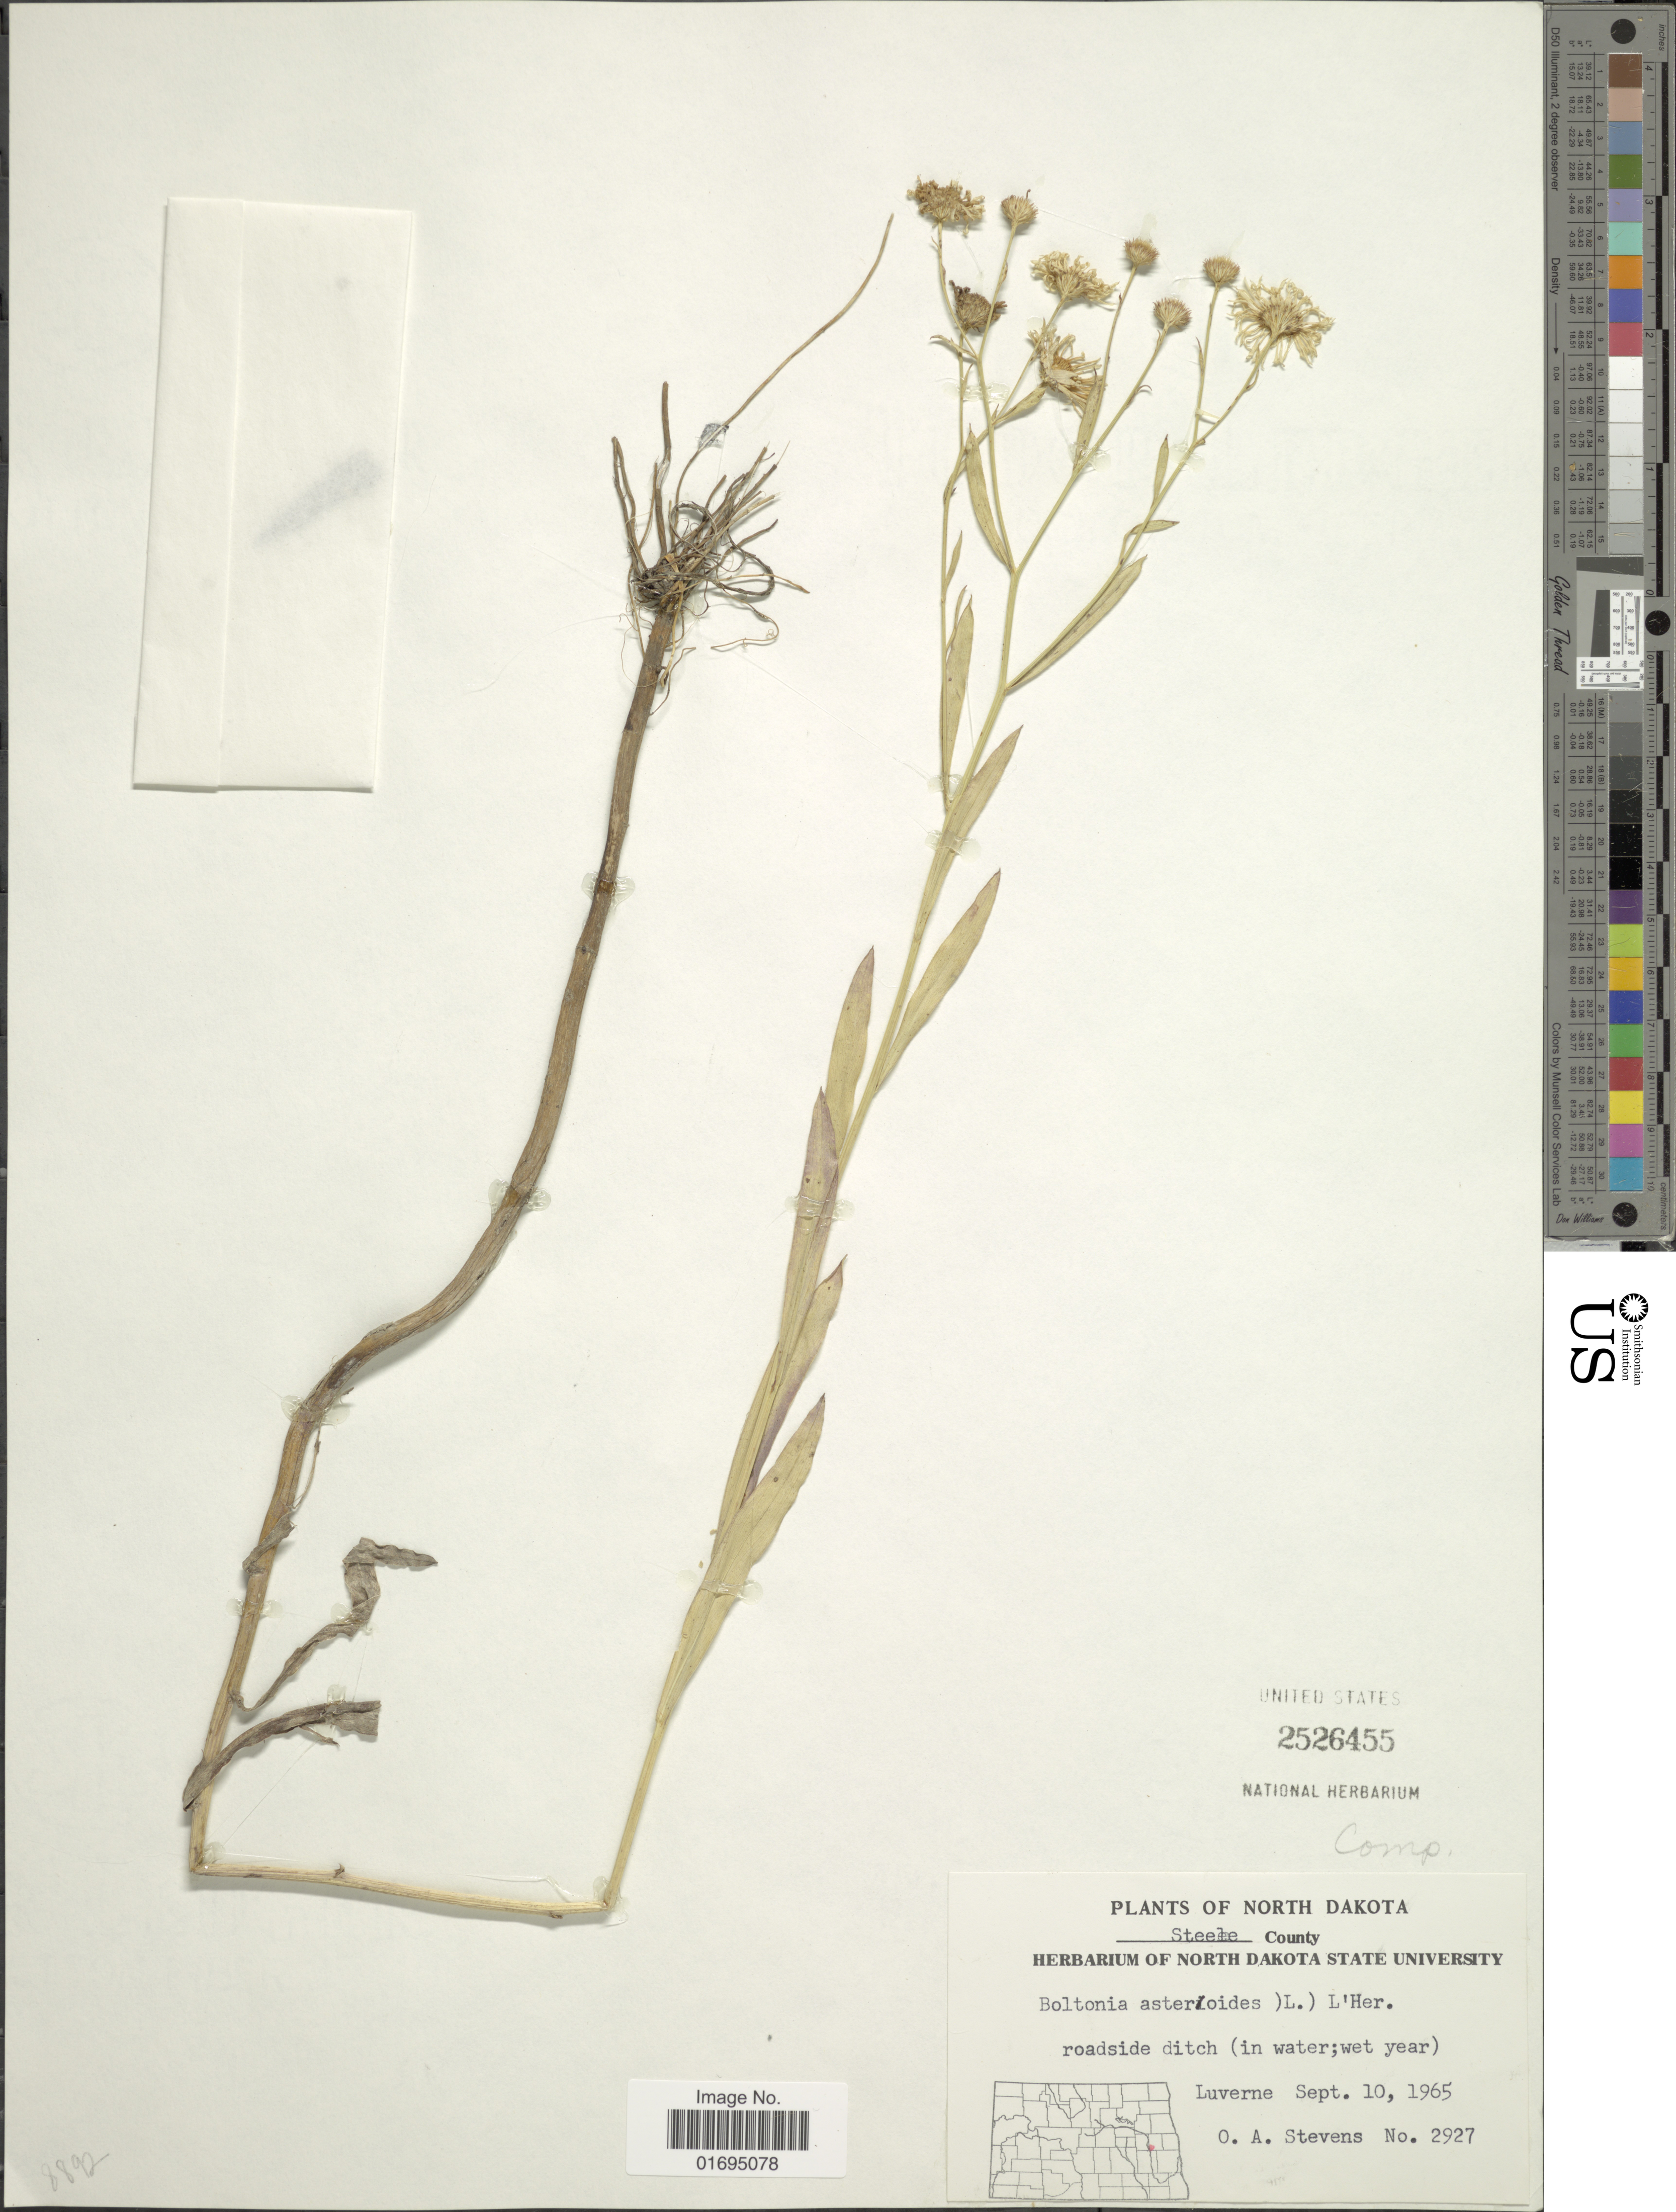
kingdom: Plantae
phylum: Tracheophyta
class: Magnoliopsida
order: Asterales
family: Asteraceae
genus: Boltonia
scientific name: Boltonia asteroides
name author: (L.) L'Hér.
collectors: O. A. Stevens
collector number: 2927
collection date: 1965-09-10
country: United States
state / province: North Dakota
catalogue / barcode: US 2526455